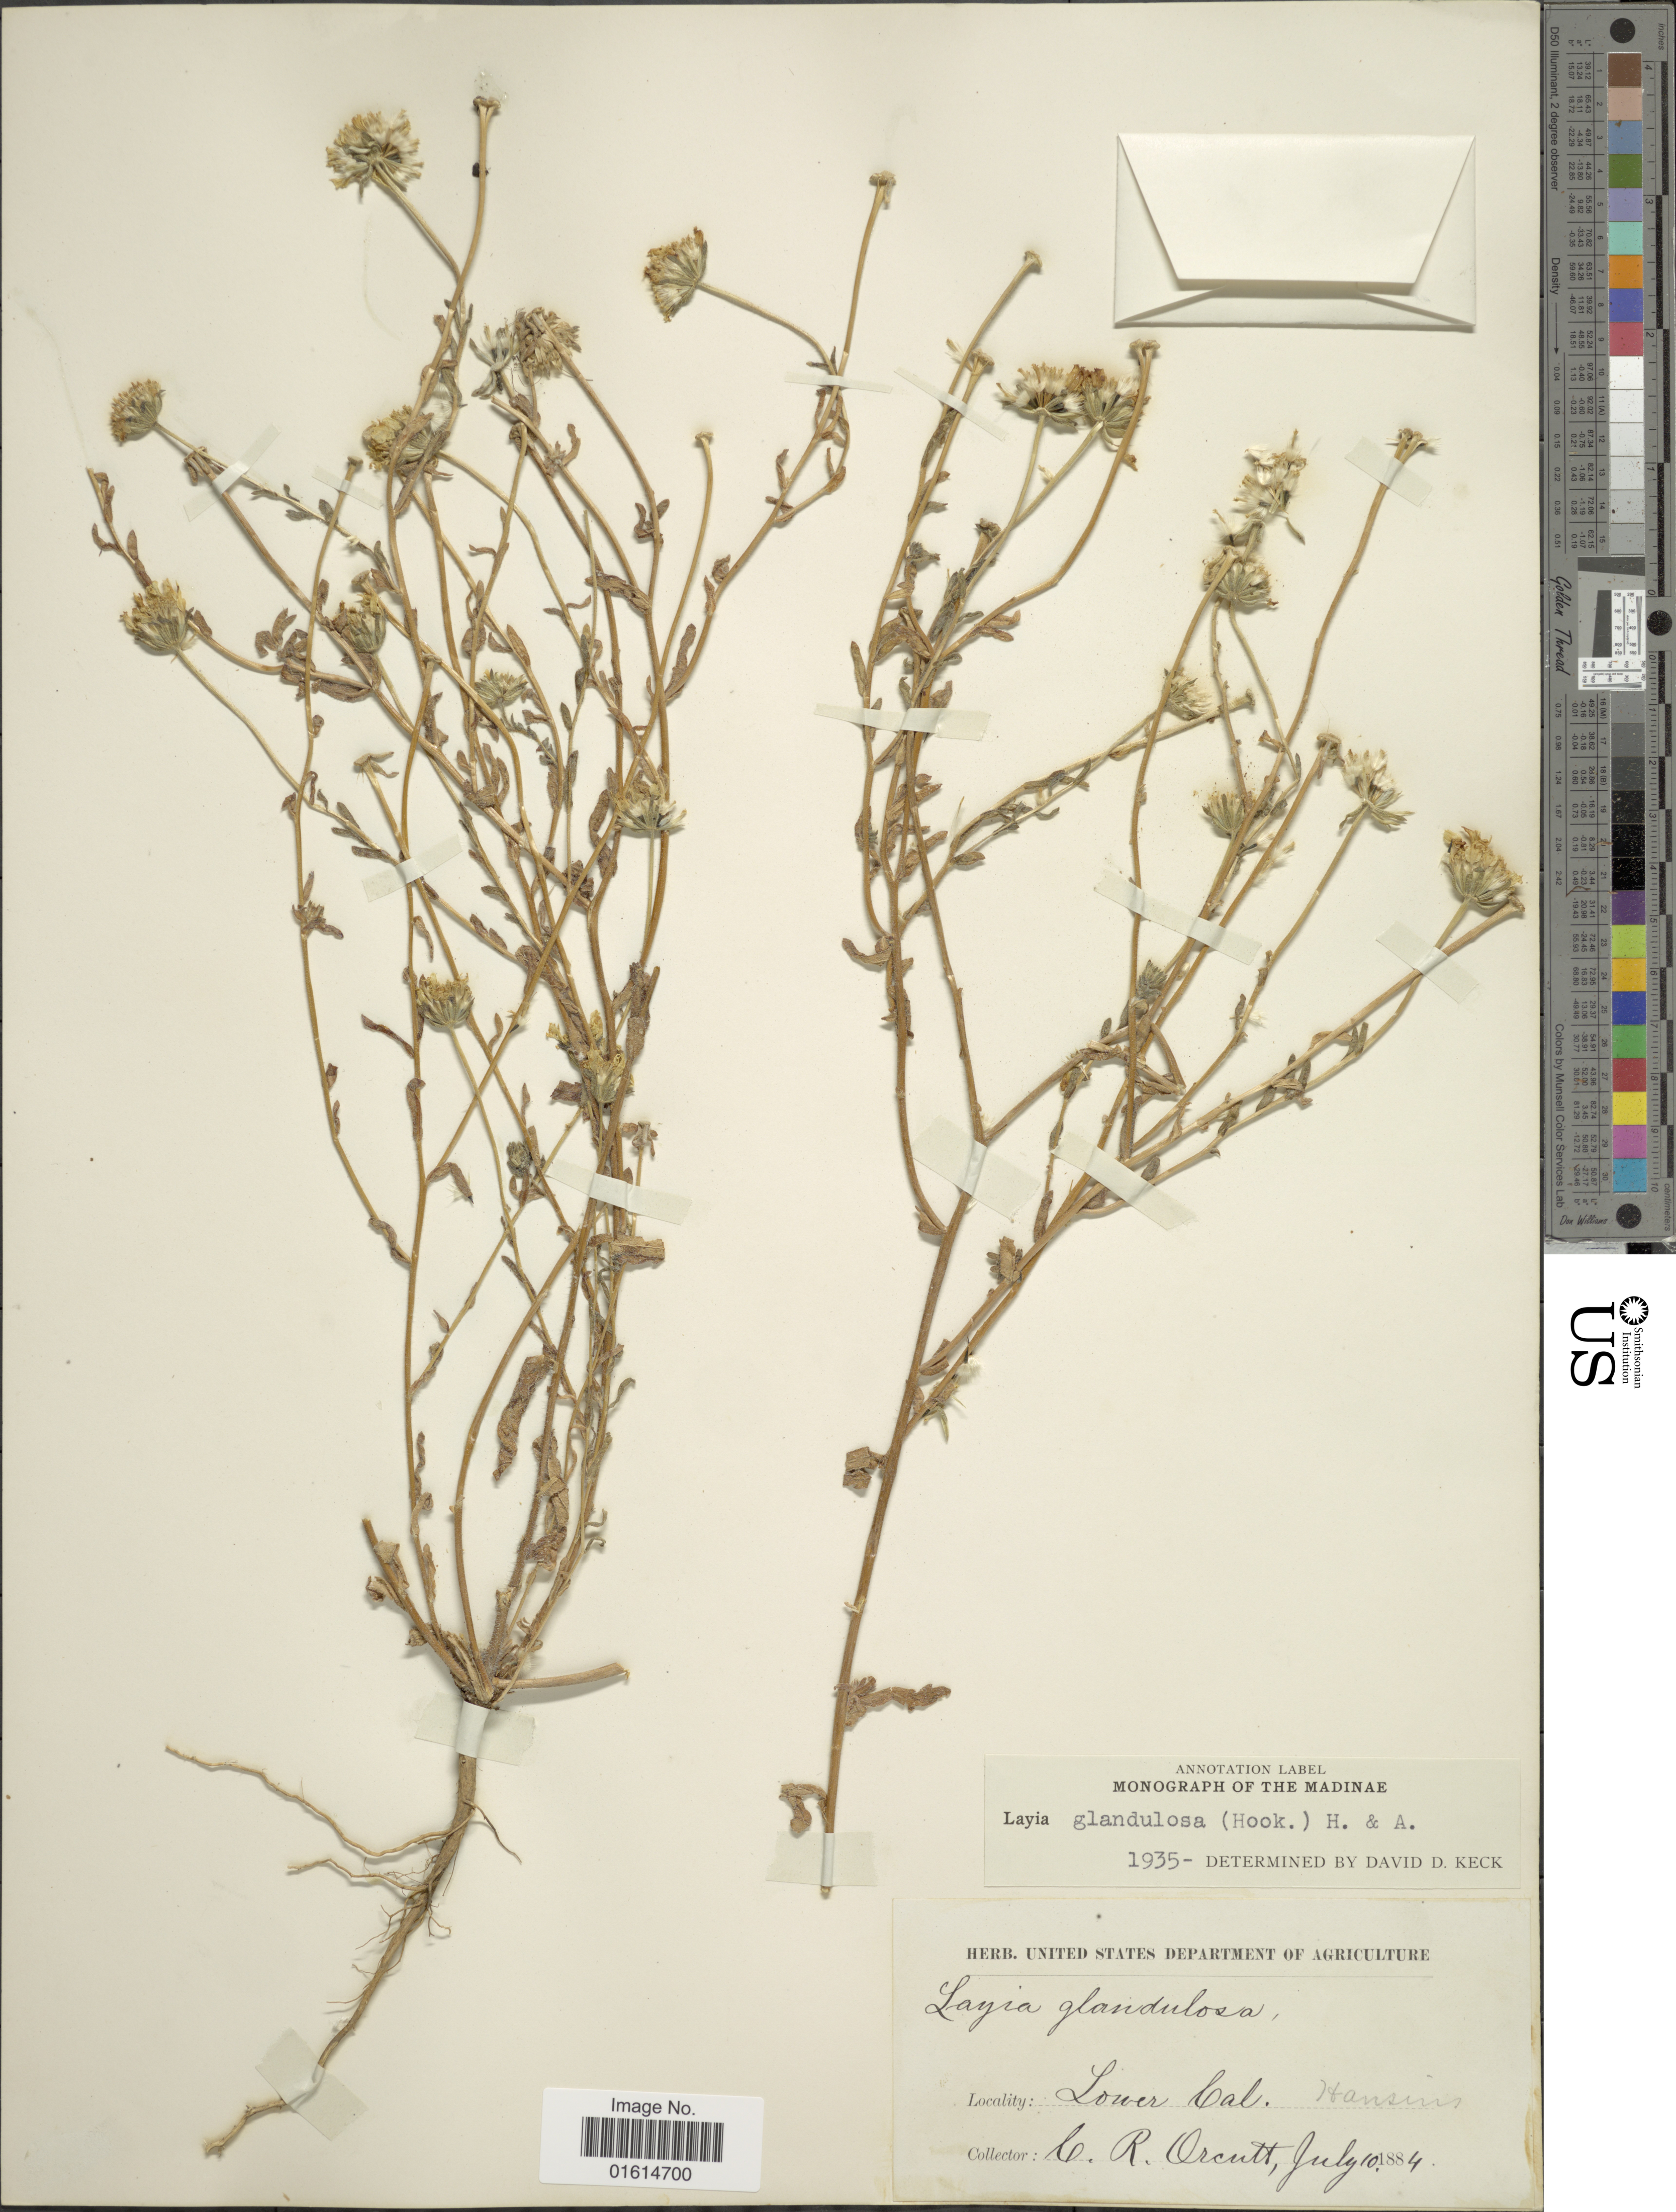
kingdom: Plantae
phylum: Tracheophyta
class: Magnoliopsida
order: Asterales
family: Asteraceae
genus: Layia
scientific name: Layia glandulosa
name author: Hook. & Arn.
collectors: C. R. Orcutt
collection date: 1884-07-10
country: Mexico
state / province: Baja California Norte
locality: Hansons, Lower California.